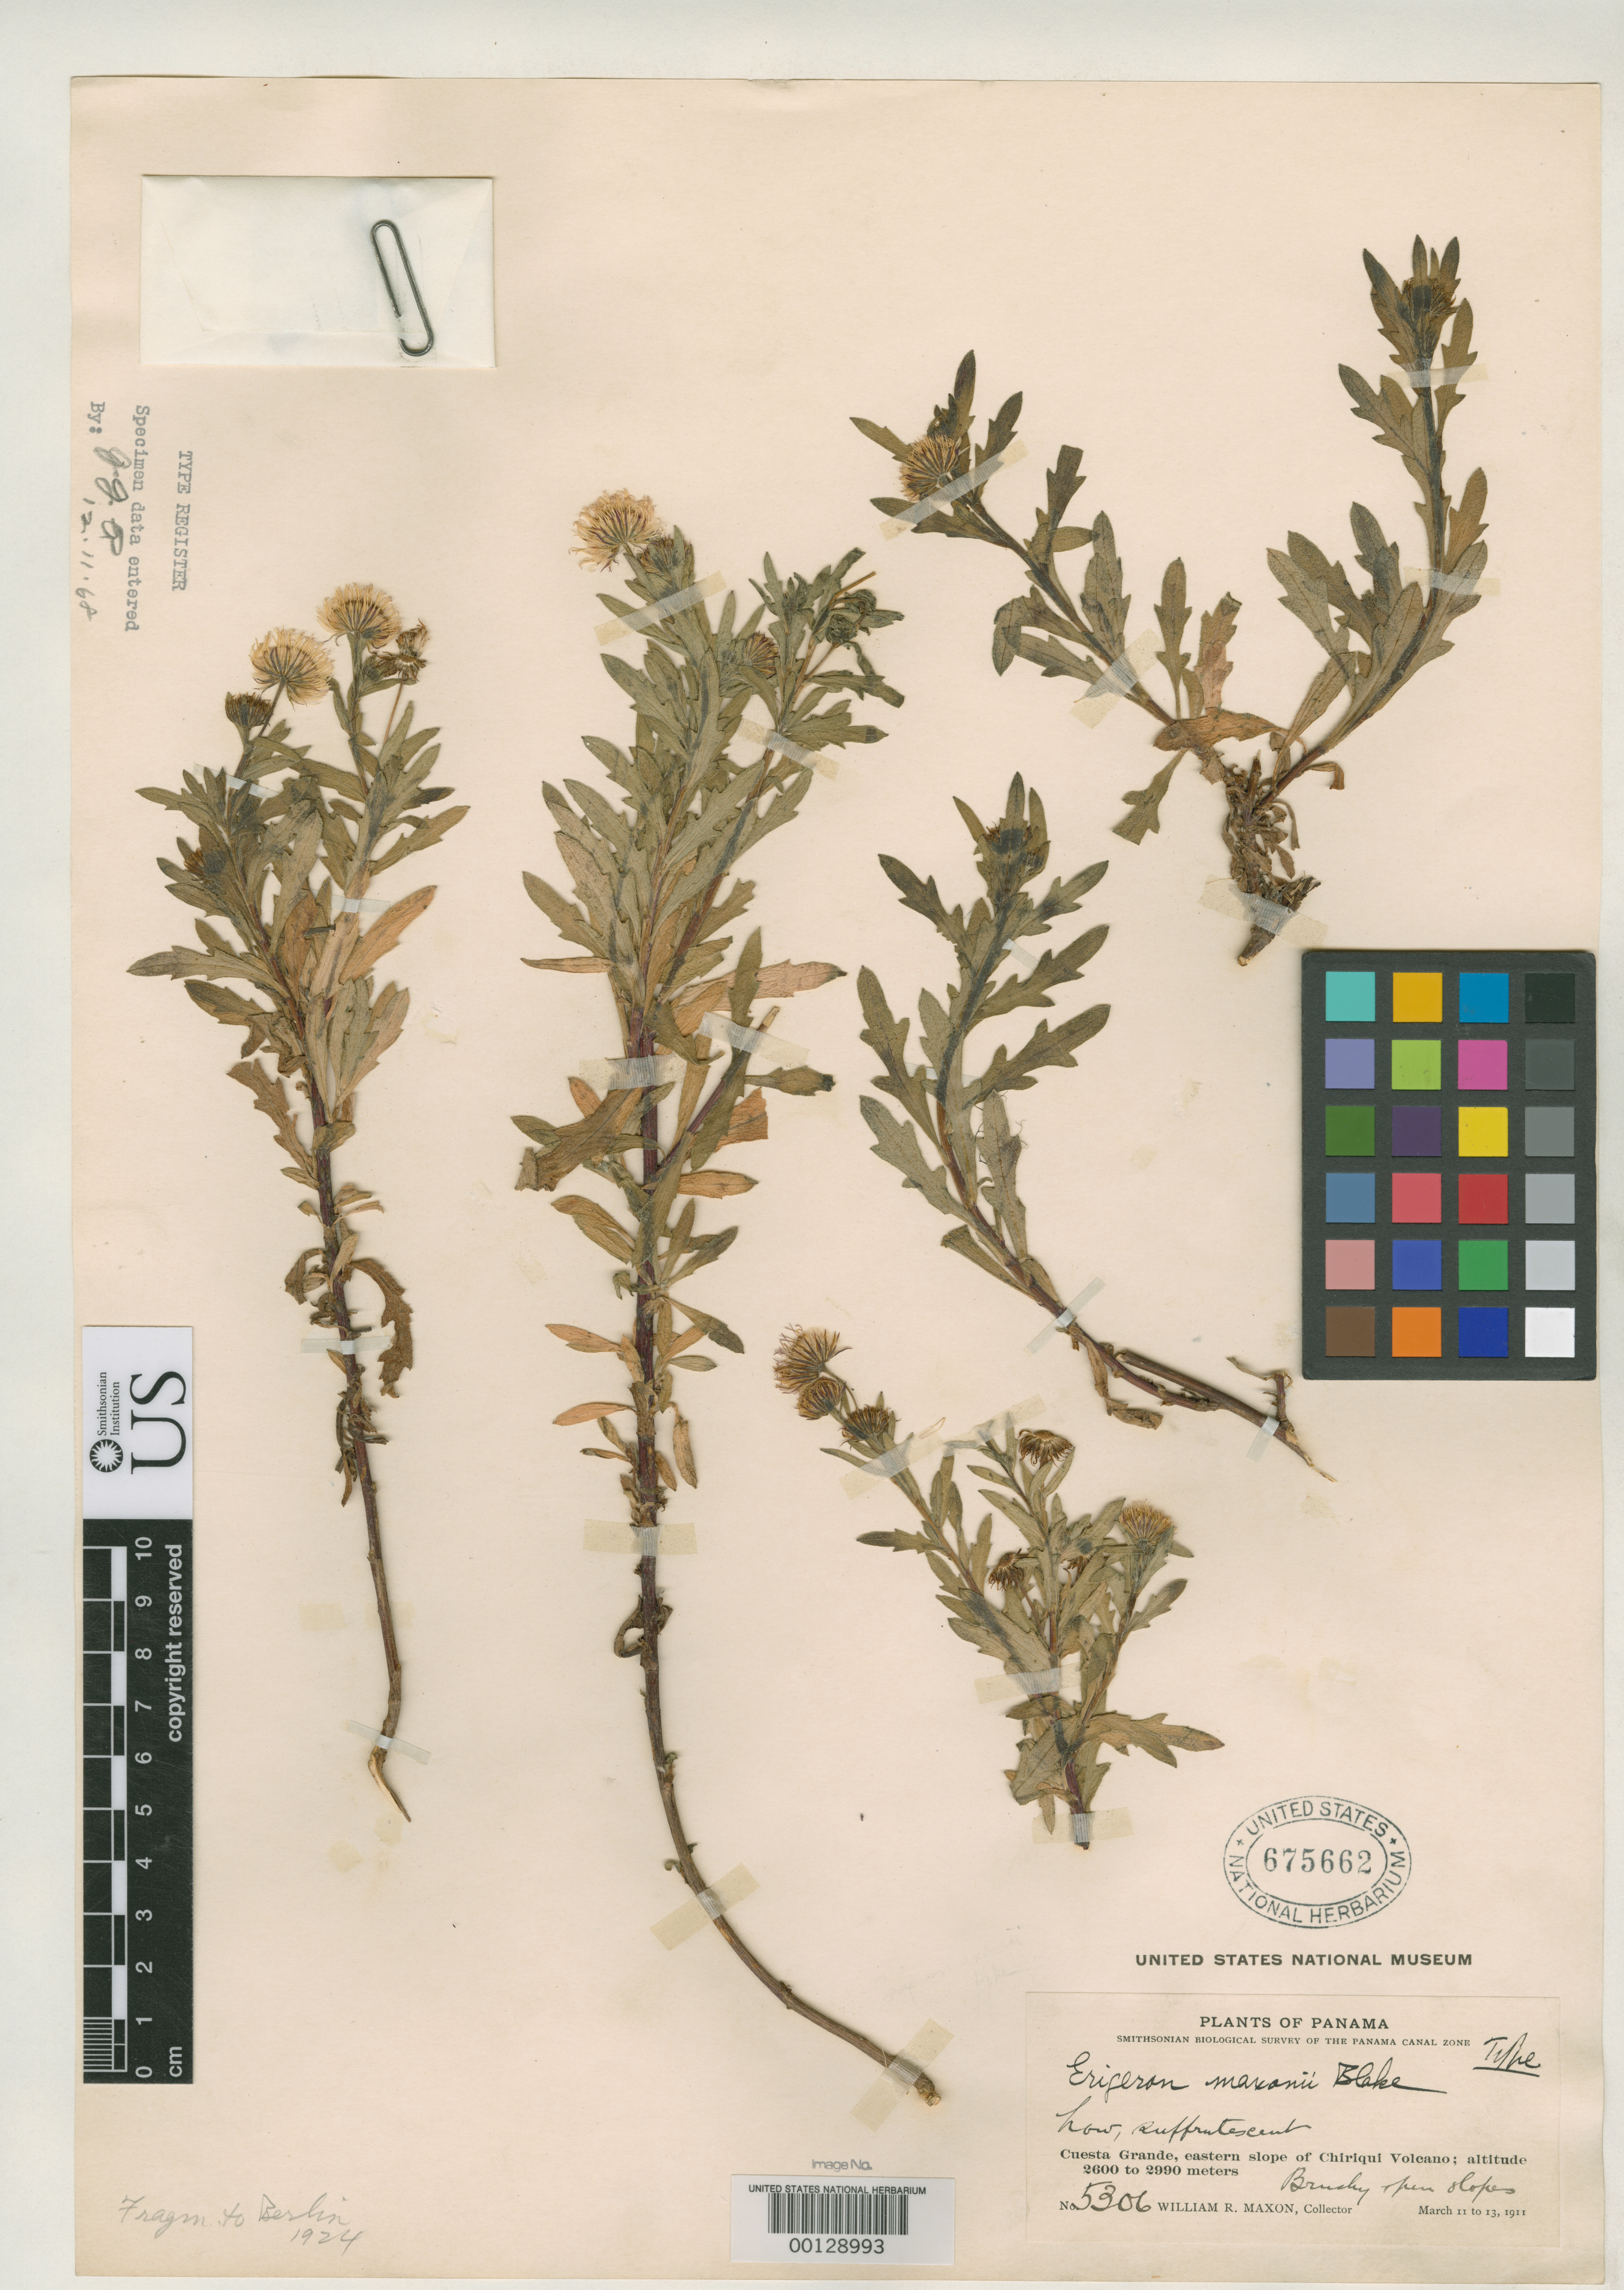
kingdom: Plantae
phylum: Tracheophyta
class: Magnoliopsida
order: Asterales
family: Asteraceae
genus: Erigeron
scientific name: Erigeron maxonii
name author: S.F. Blake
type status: Holotype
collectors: W. R. Maxon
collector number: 5306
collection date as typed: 11 Mar 1911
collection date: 1911-03-11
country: Panama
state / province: Chiriquí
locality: Cuesta Grande, E slope of Chiriqui Volcano.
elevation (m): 2600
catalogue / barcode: US 675662